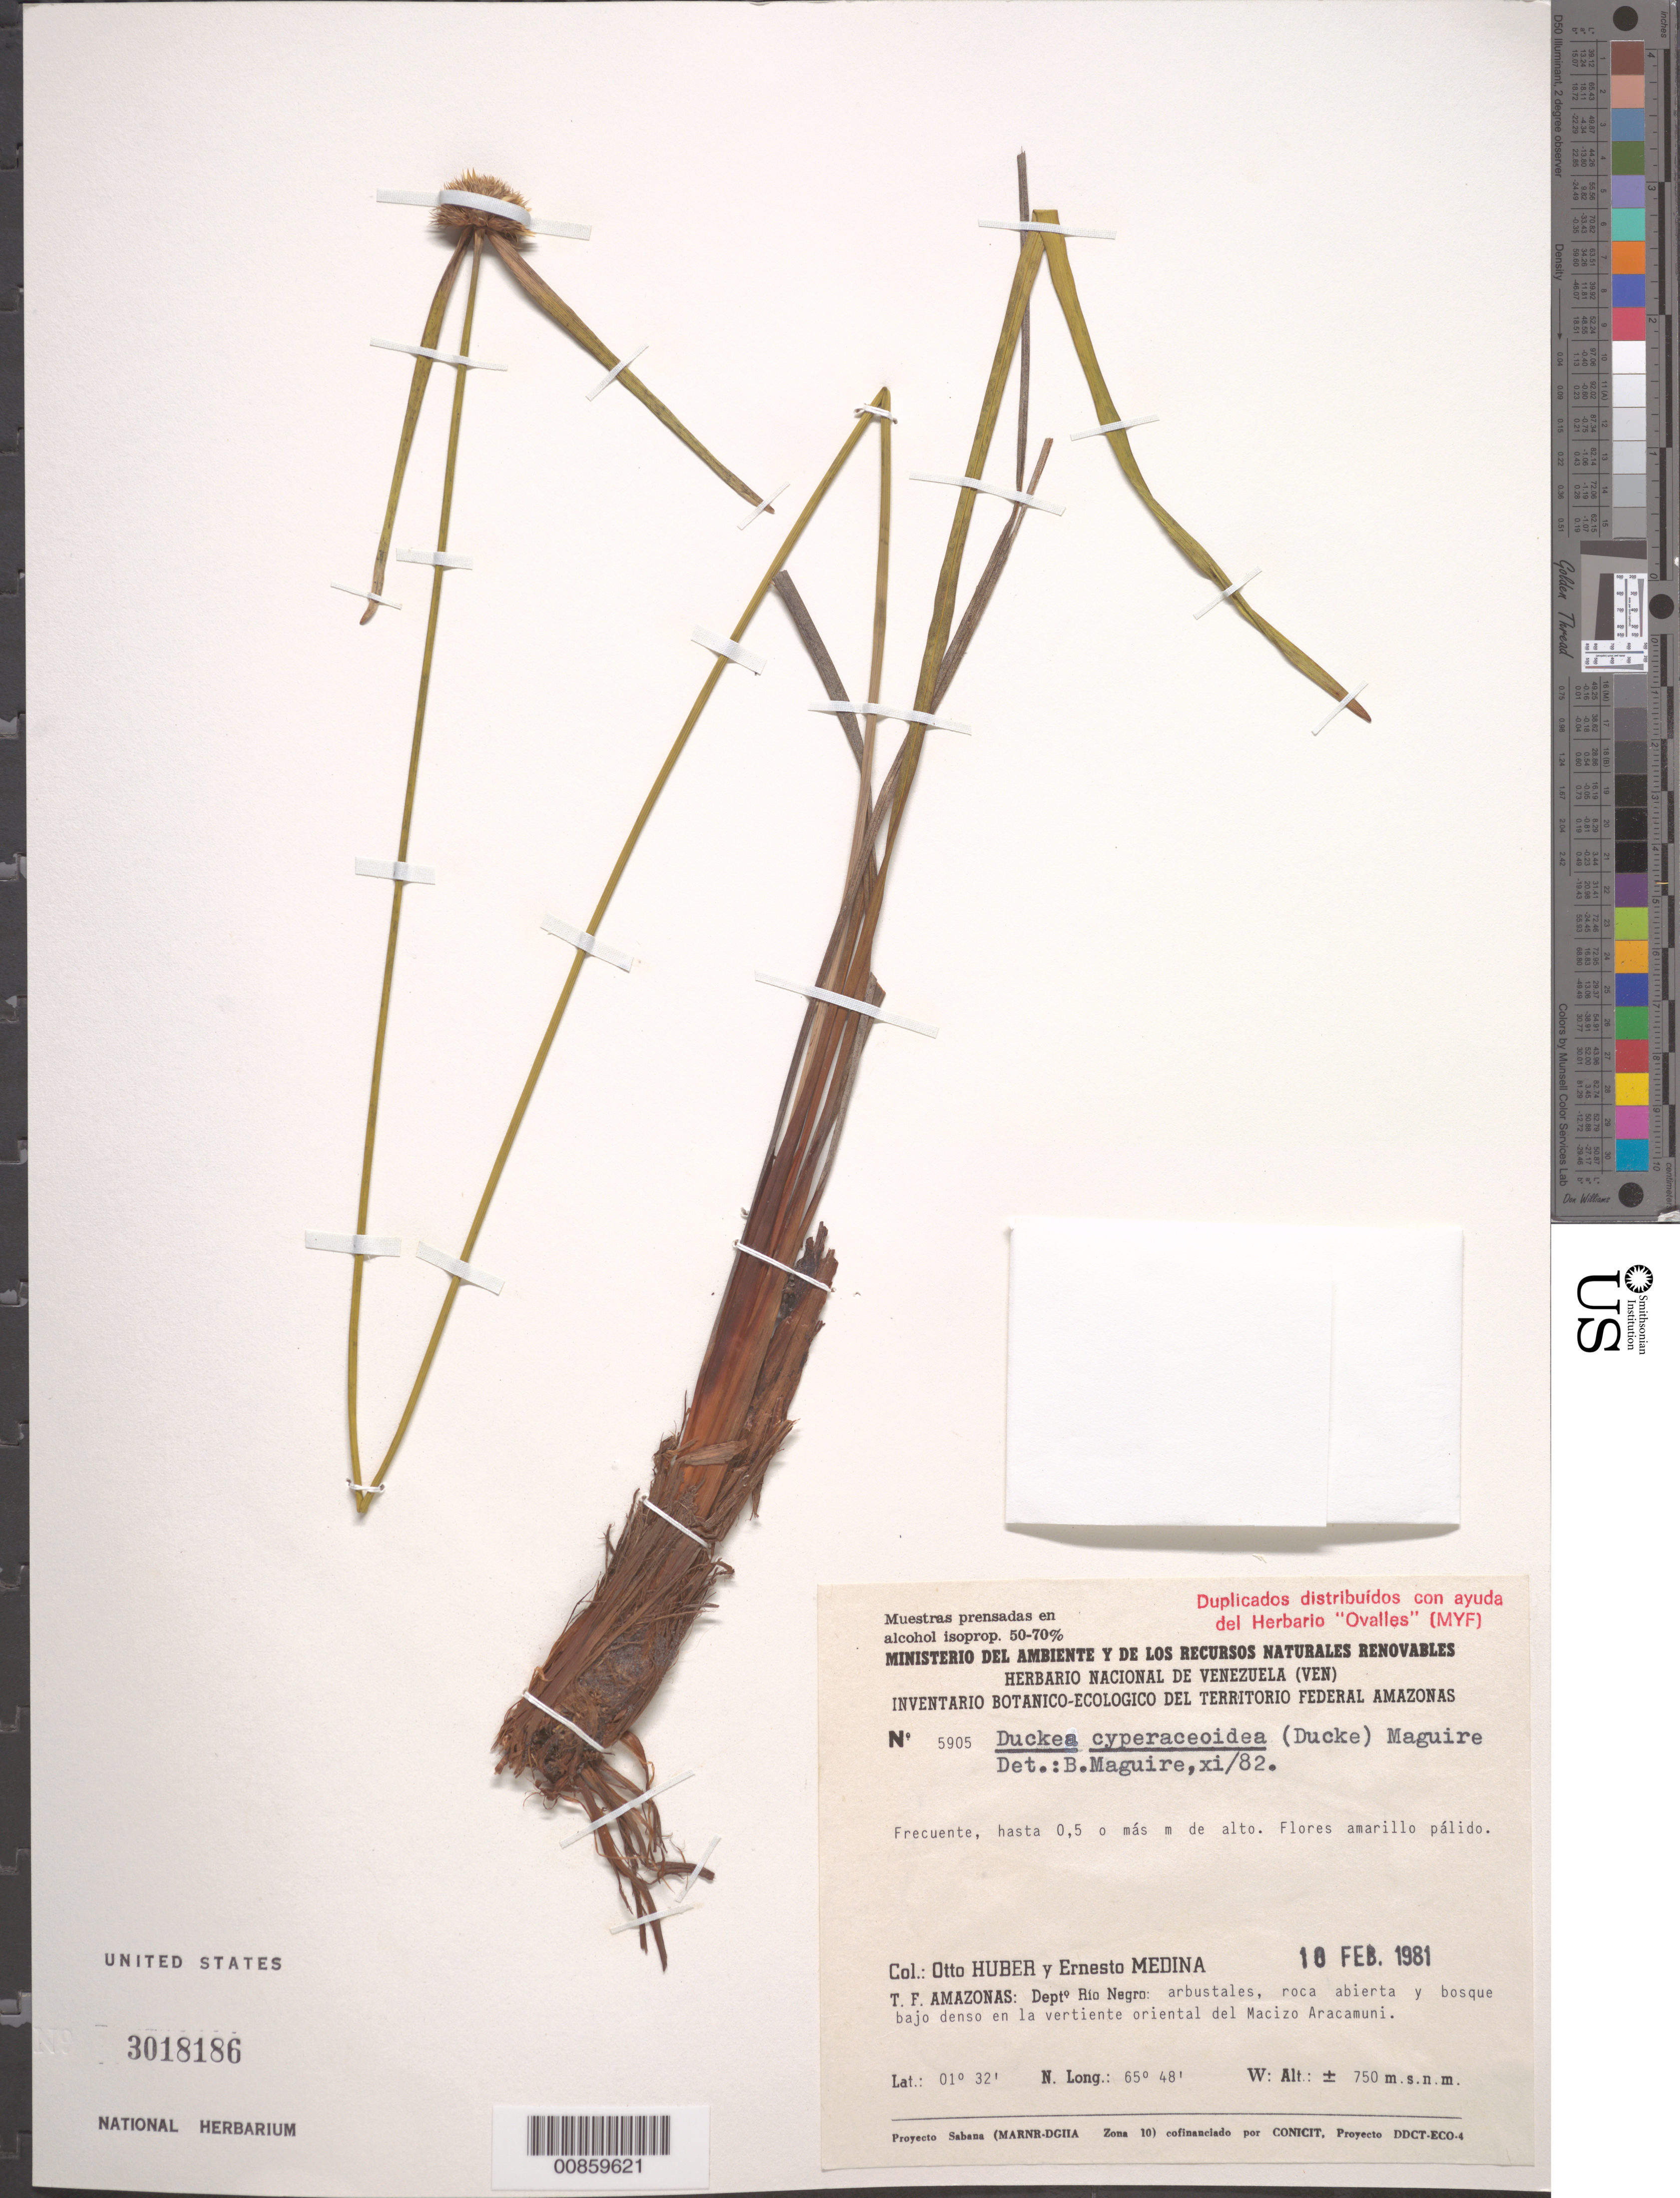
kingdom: Plantae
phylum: Tracheophyta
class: Liliopsida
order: Poales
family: Rapateaceae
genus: Duckea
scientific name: Duckea cyperaceoidea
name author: (Ducke) Maguire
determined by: Maguire, Bassett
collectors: O. Huber & E. Medina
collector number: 5905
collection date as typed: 10-Feb-81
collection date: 1981-02-10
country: Venezuela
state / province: Amazonas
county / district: Río Negro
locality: Macizo Aracamuni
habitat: Arbustales, roca abierta y bosque bajo denso en la vertiente oriental del Macizo Aracamuni.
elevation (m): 750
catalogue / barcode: US 3018186